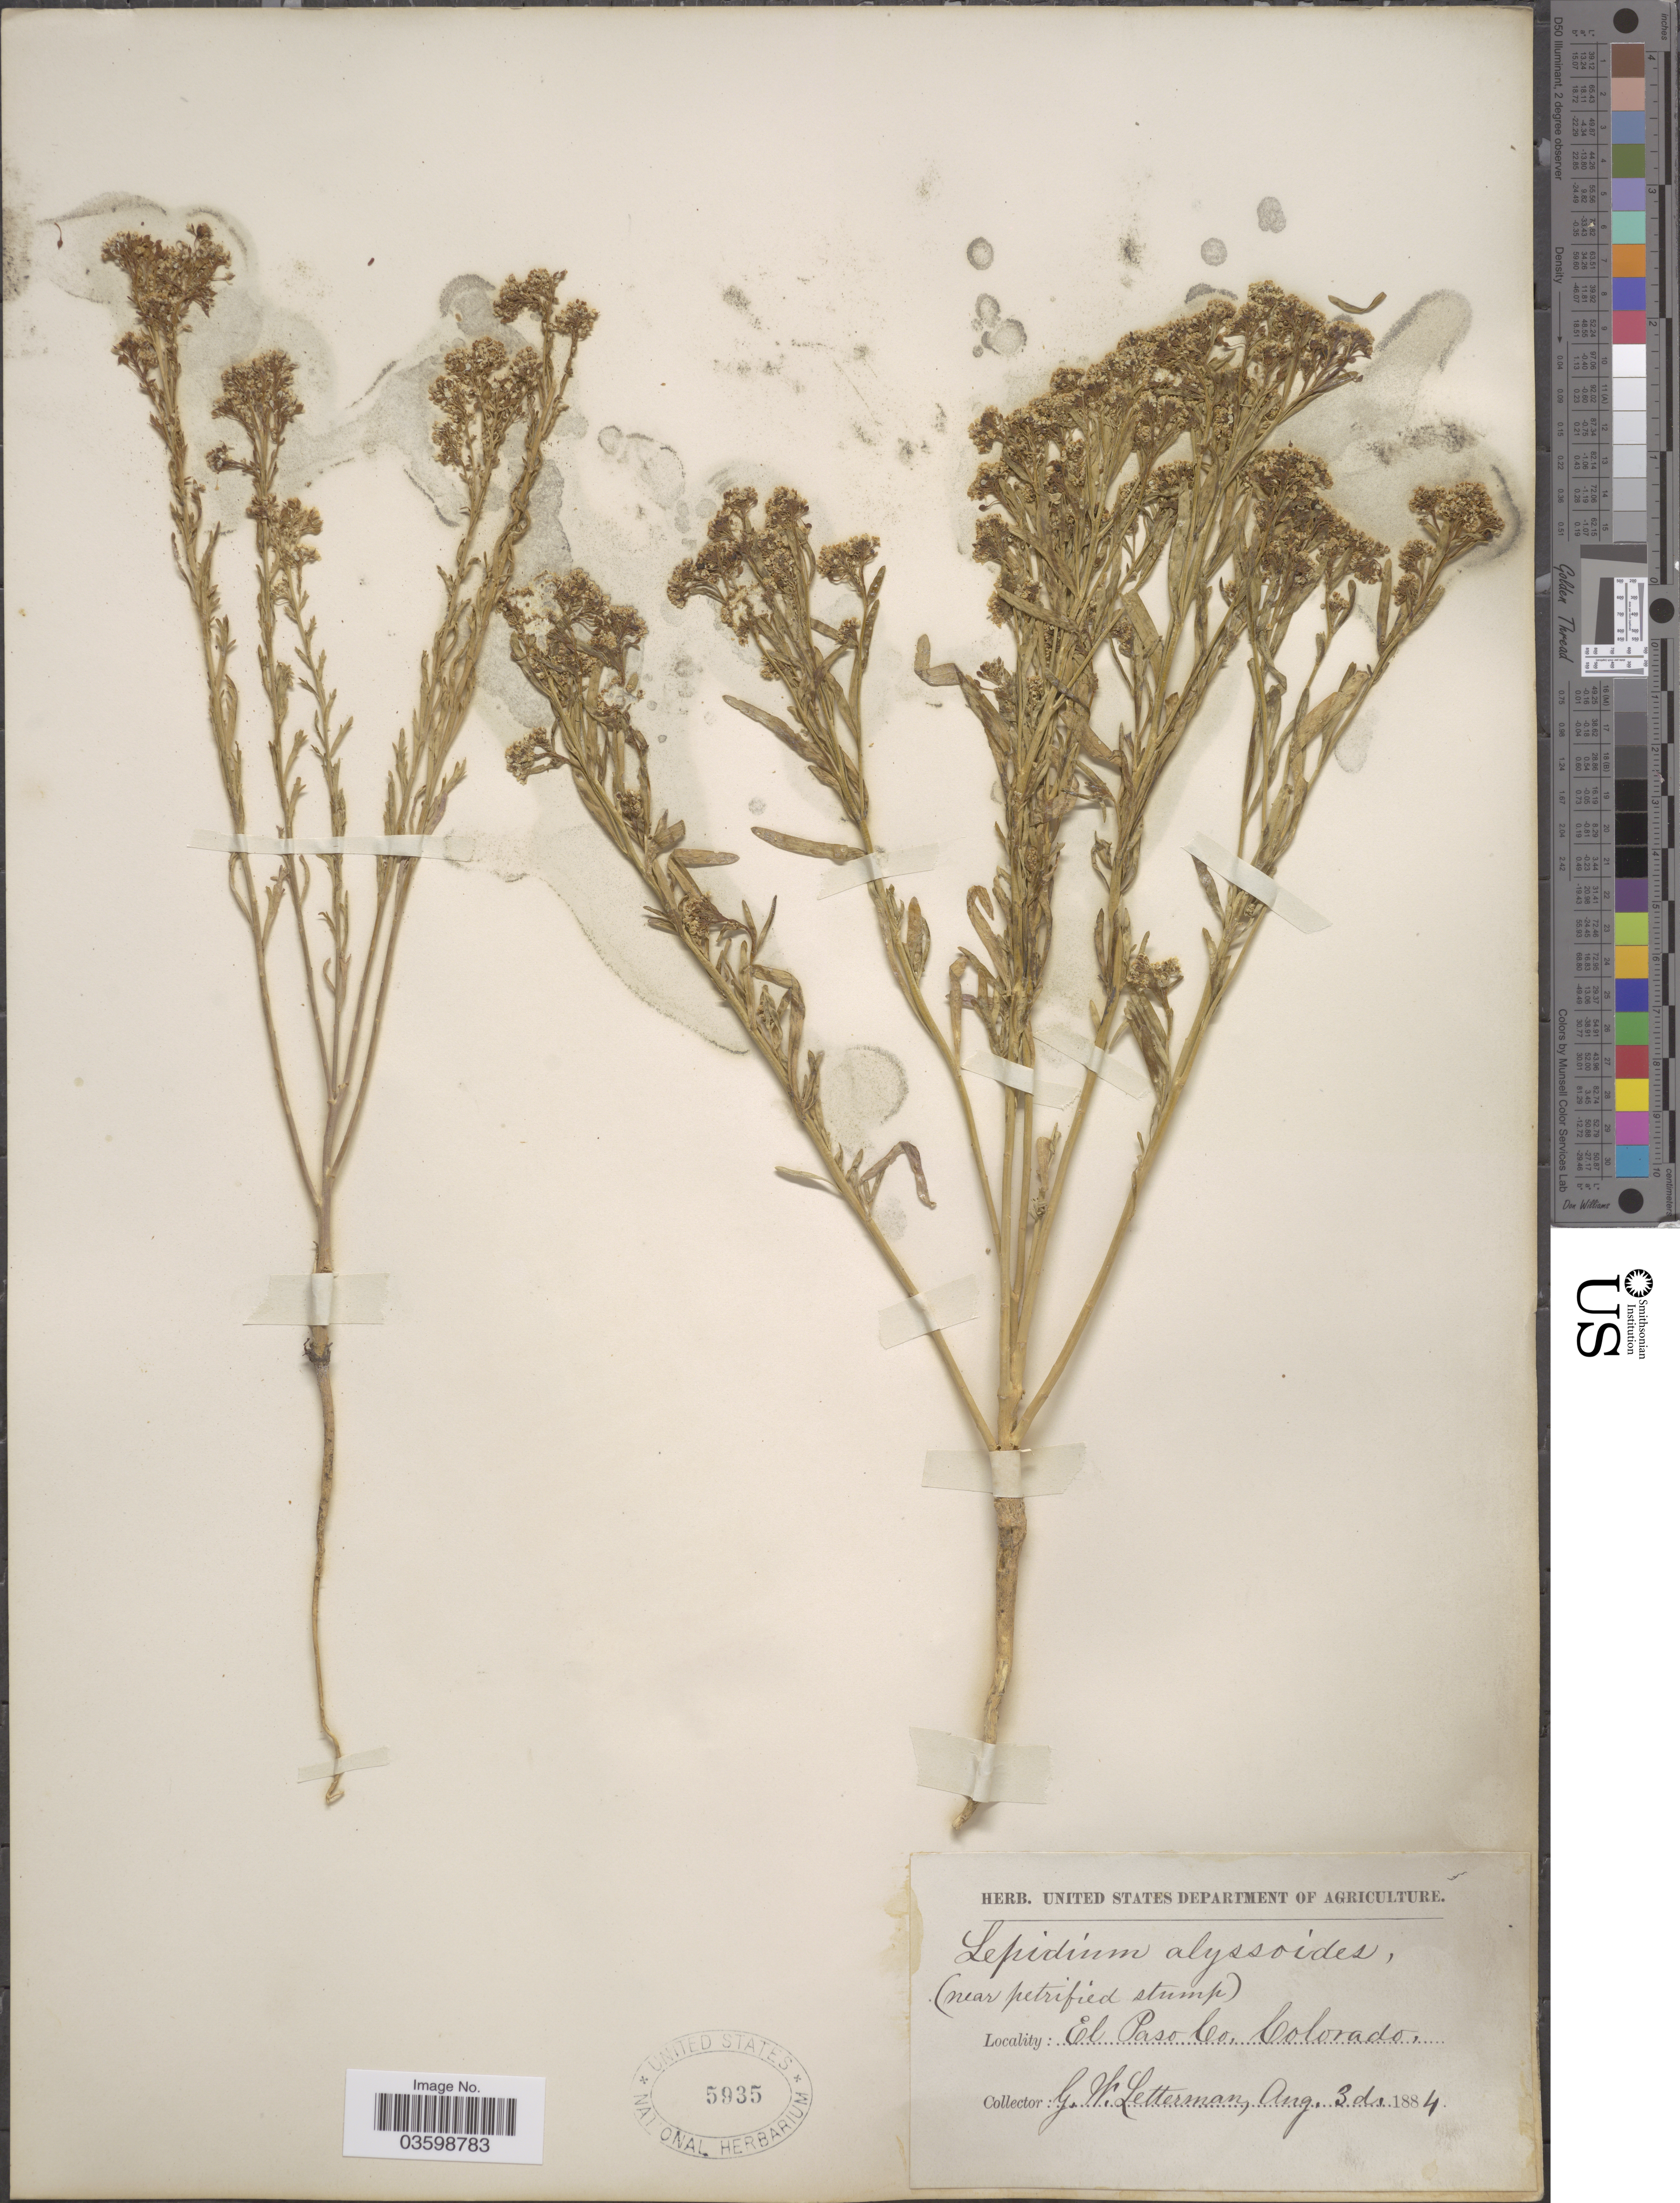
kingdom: Plantae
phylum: Tracheophyta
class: Magnoliopsida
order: Brassicales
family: Brassicaceae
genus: Lepidium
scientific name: Lepidium montanum var. alyssoides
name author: (A. Gray) M.E. Jones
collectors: G. W. Letterman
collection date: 1884-08-03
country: United States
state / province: Colorado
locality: El Paso Co.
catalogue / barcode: US 5935